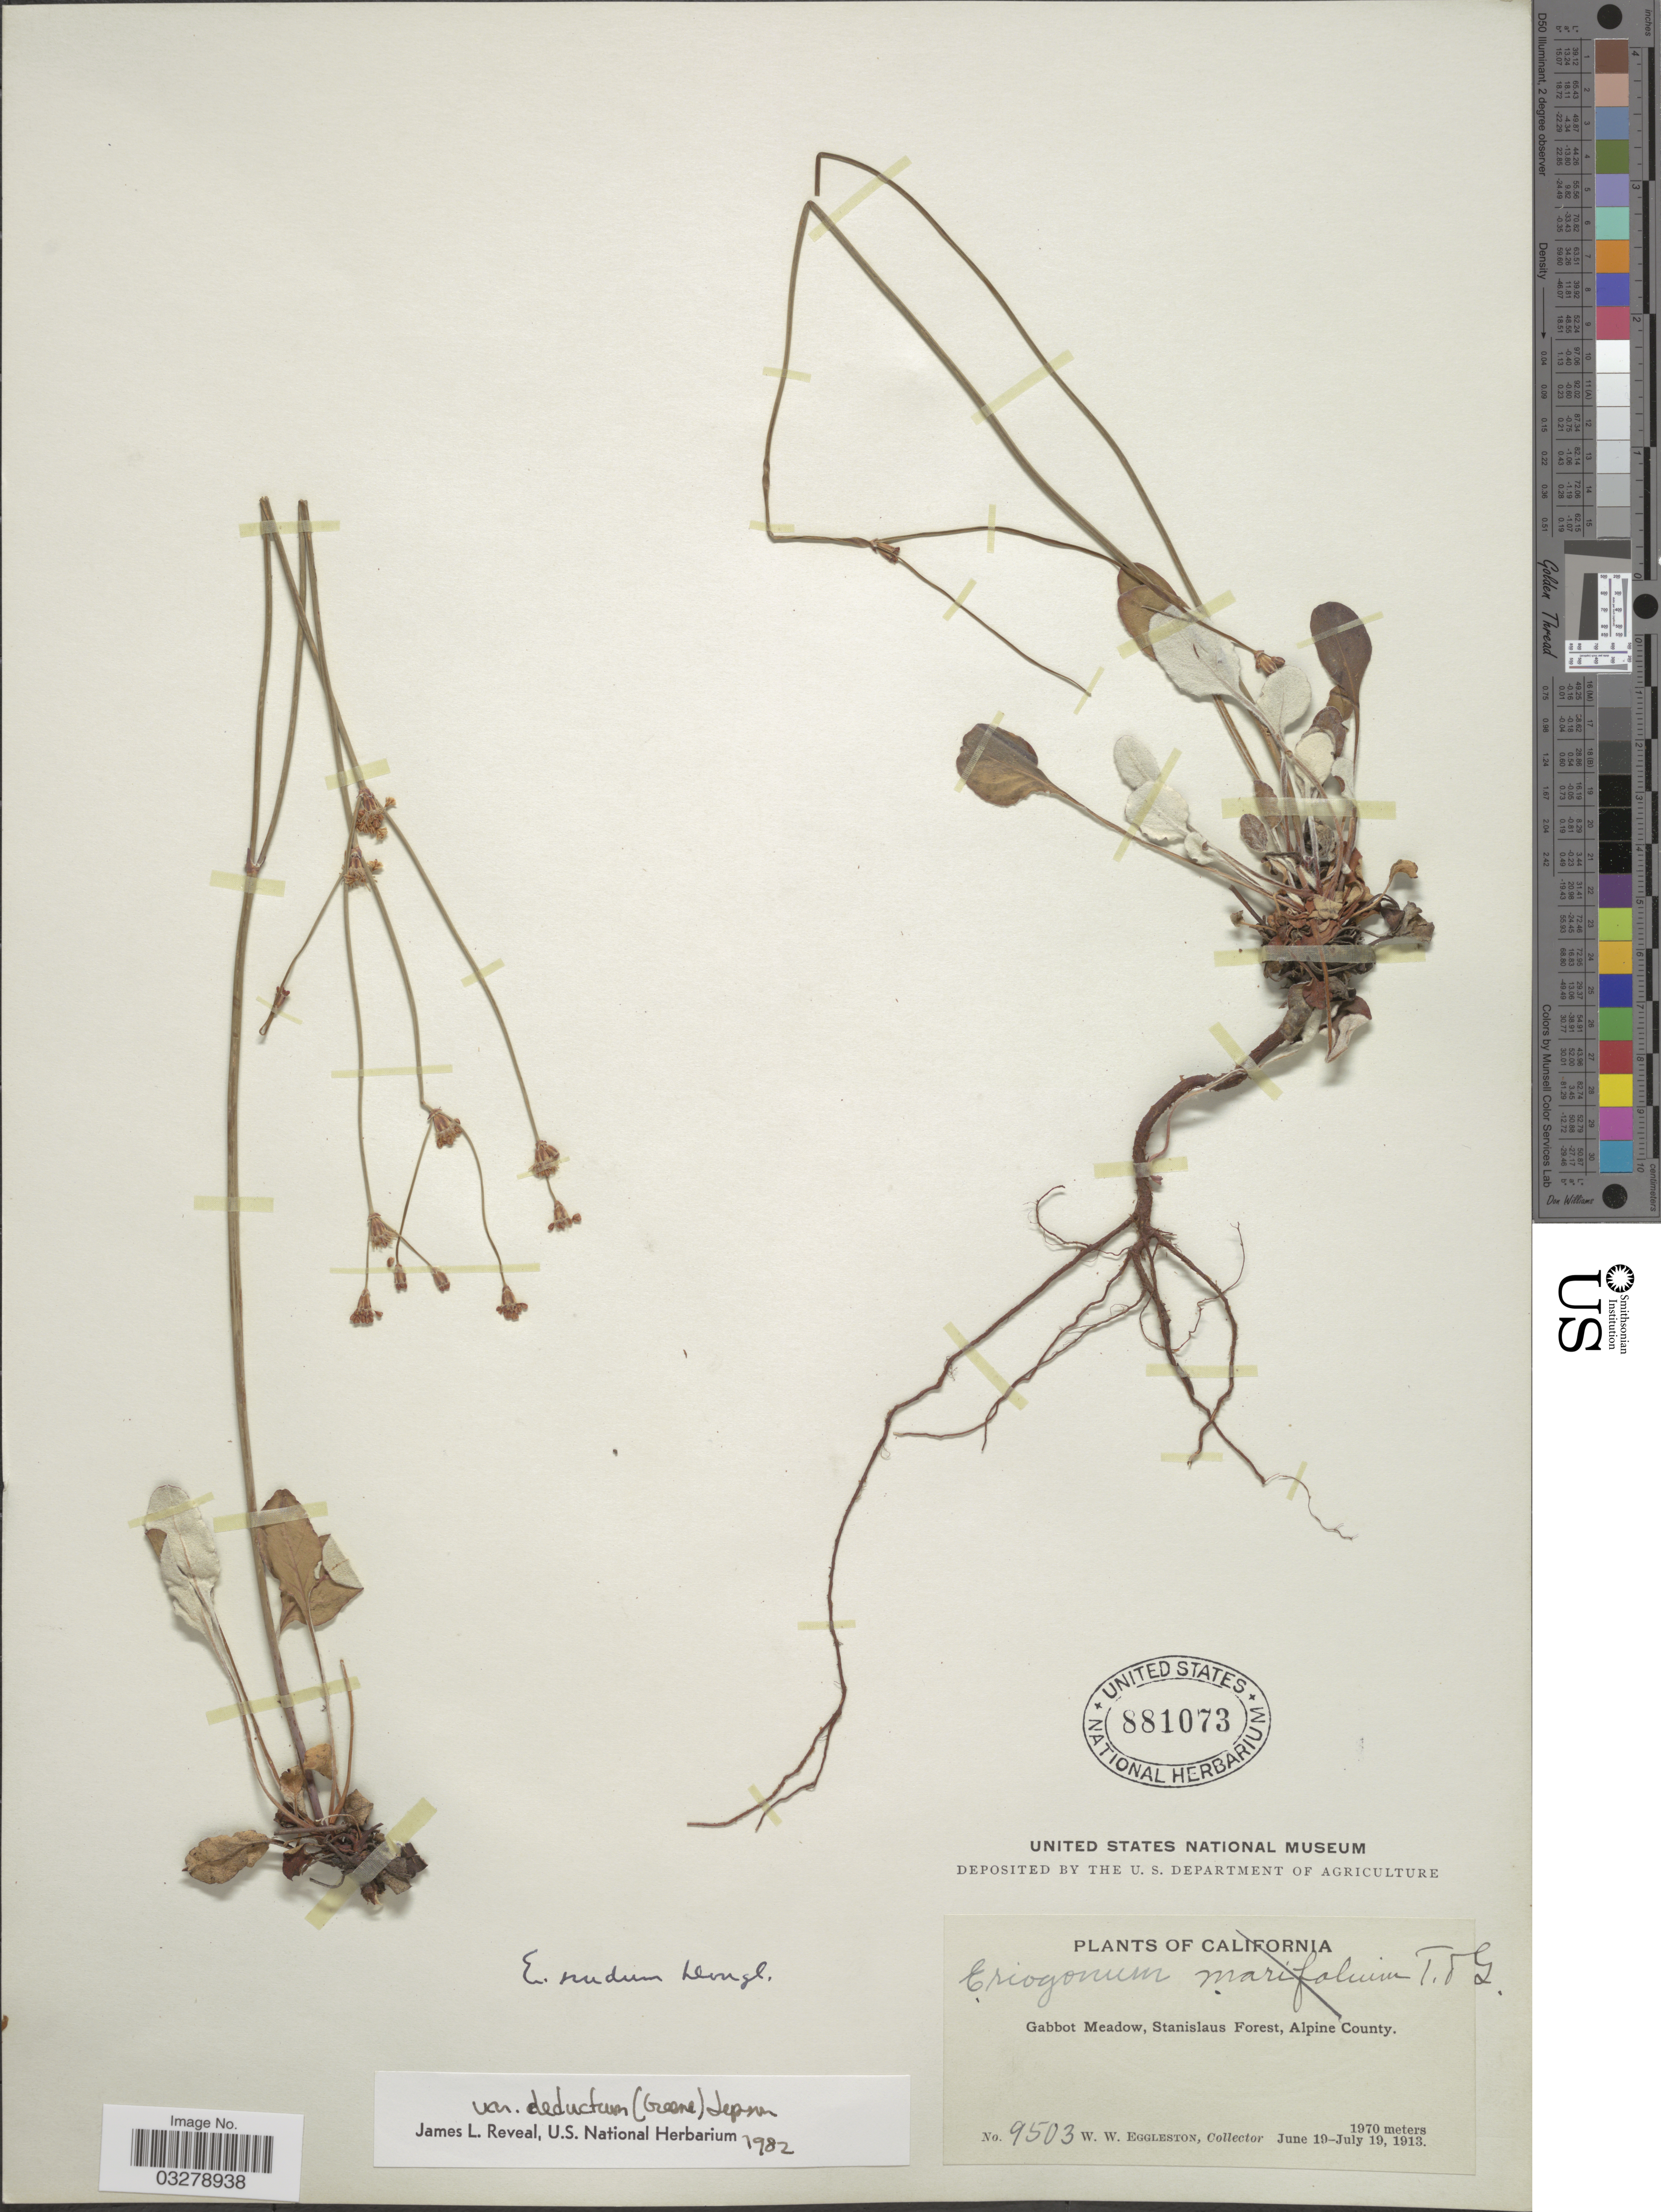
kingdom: Plantae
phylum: Tracheophyta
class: Magnoliopsida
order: Caryophyllales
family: Polygonaceae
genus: Eriogonum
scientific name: Eriogonum nudum var. deductum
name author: (Greene) Jeps.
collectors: W. W. Eggleston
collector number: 9503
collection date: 1913-06-19/1913-07-19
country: United States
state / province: California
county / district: Alpine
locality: Gabbot Meadow, Stanislaus Forest, Alpine County.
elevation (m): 1970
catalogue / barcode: US 881073